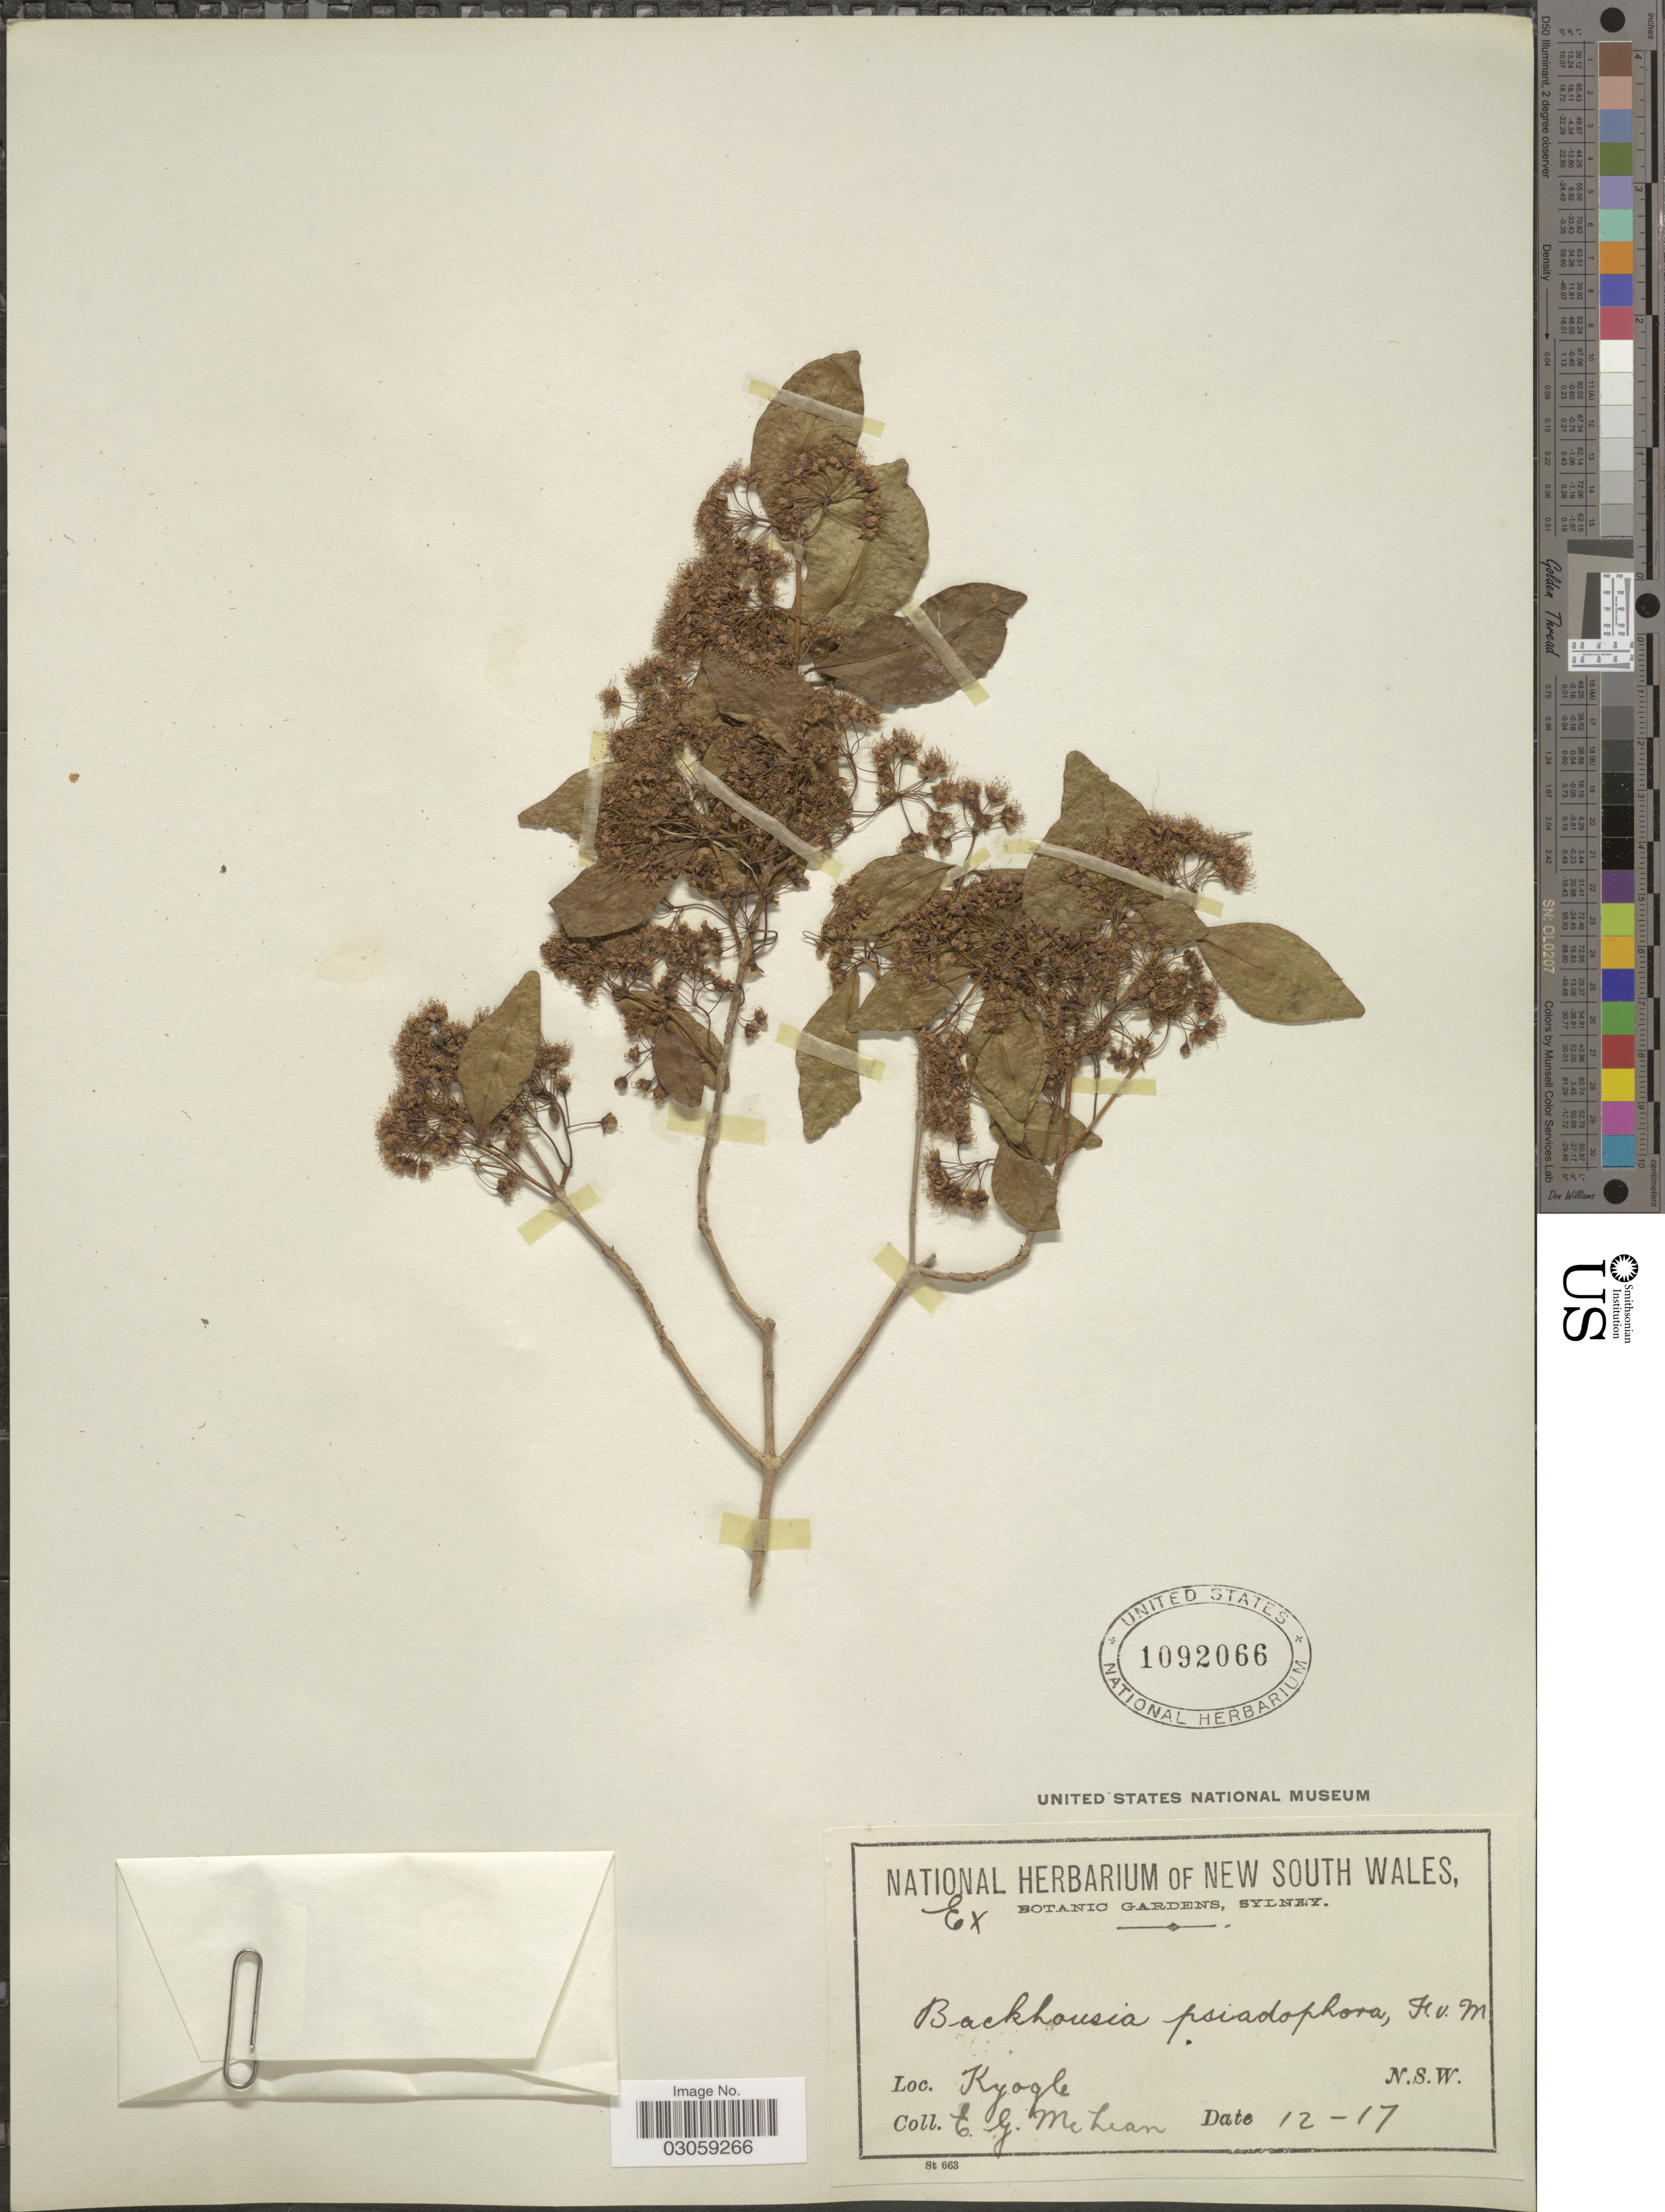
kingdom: Plantae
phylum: Tracheophyta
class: Magnoliopsida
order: Myrtales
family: Myrtaceae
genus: Backhousia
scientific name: Backhousia sciadophora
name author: F. Muell.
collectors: E. McLean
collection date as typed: Transcribed d/m/y: /12/17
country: Australia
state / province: New South Wales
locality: N.S.W. Kyogle.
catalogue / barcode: US 1092066